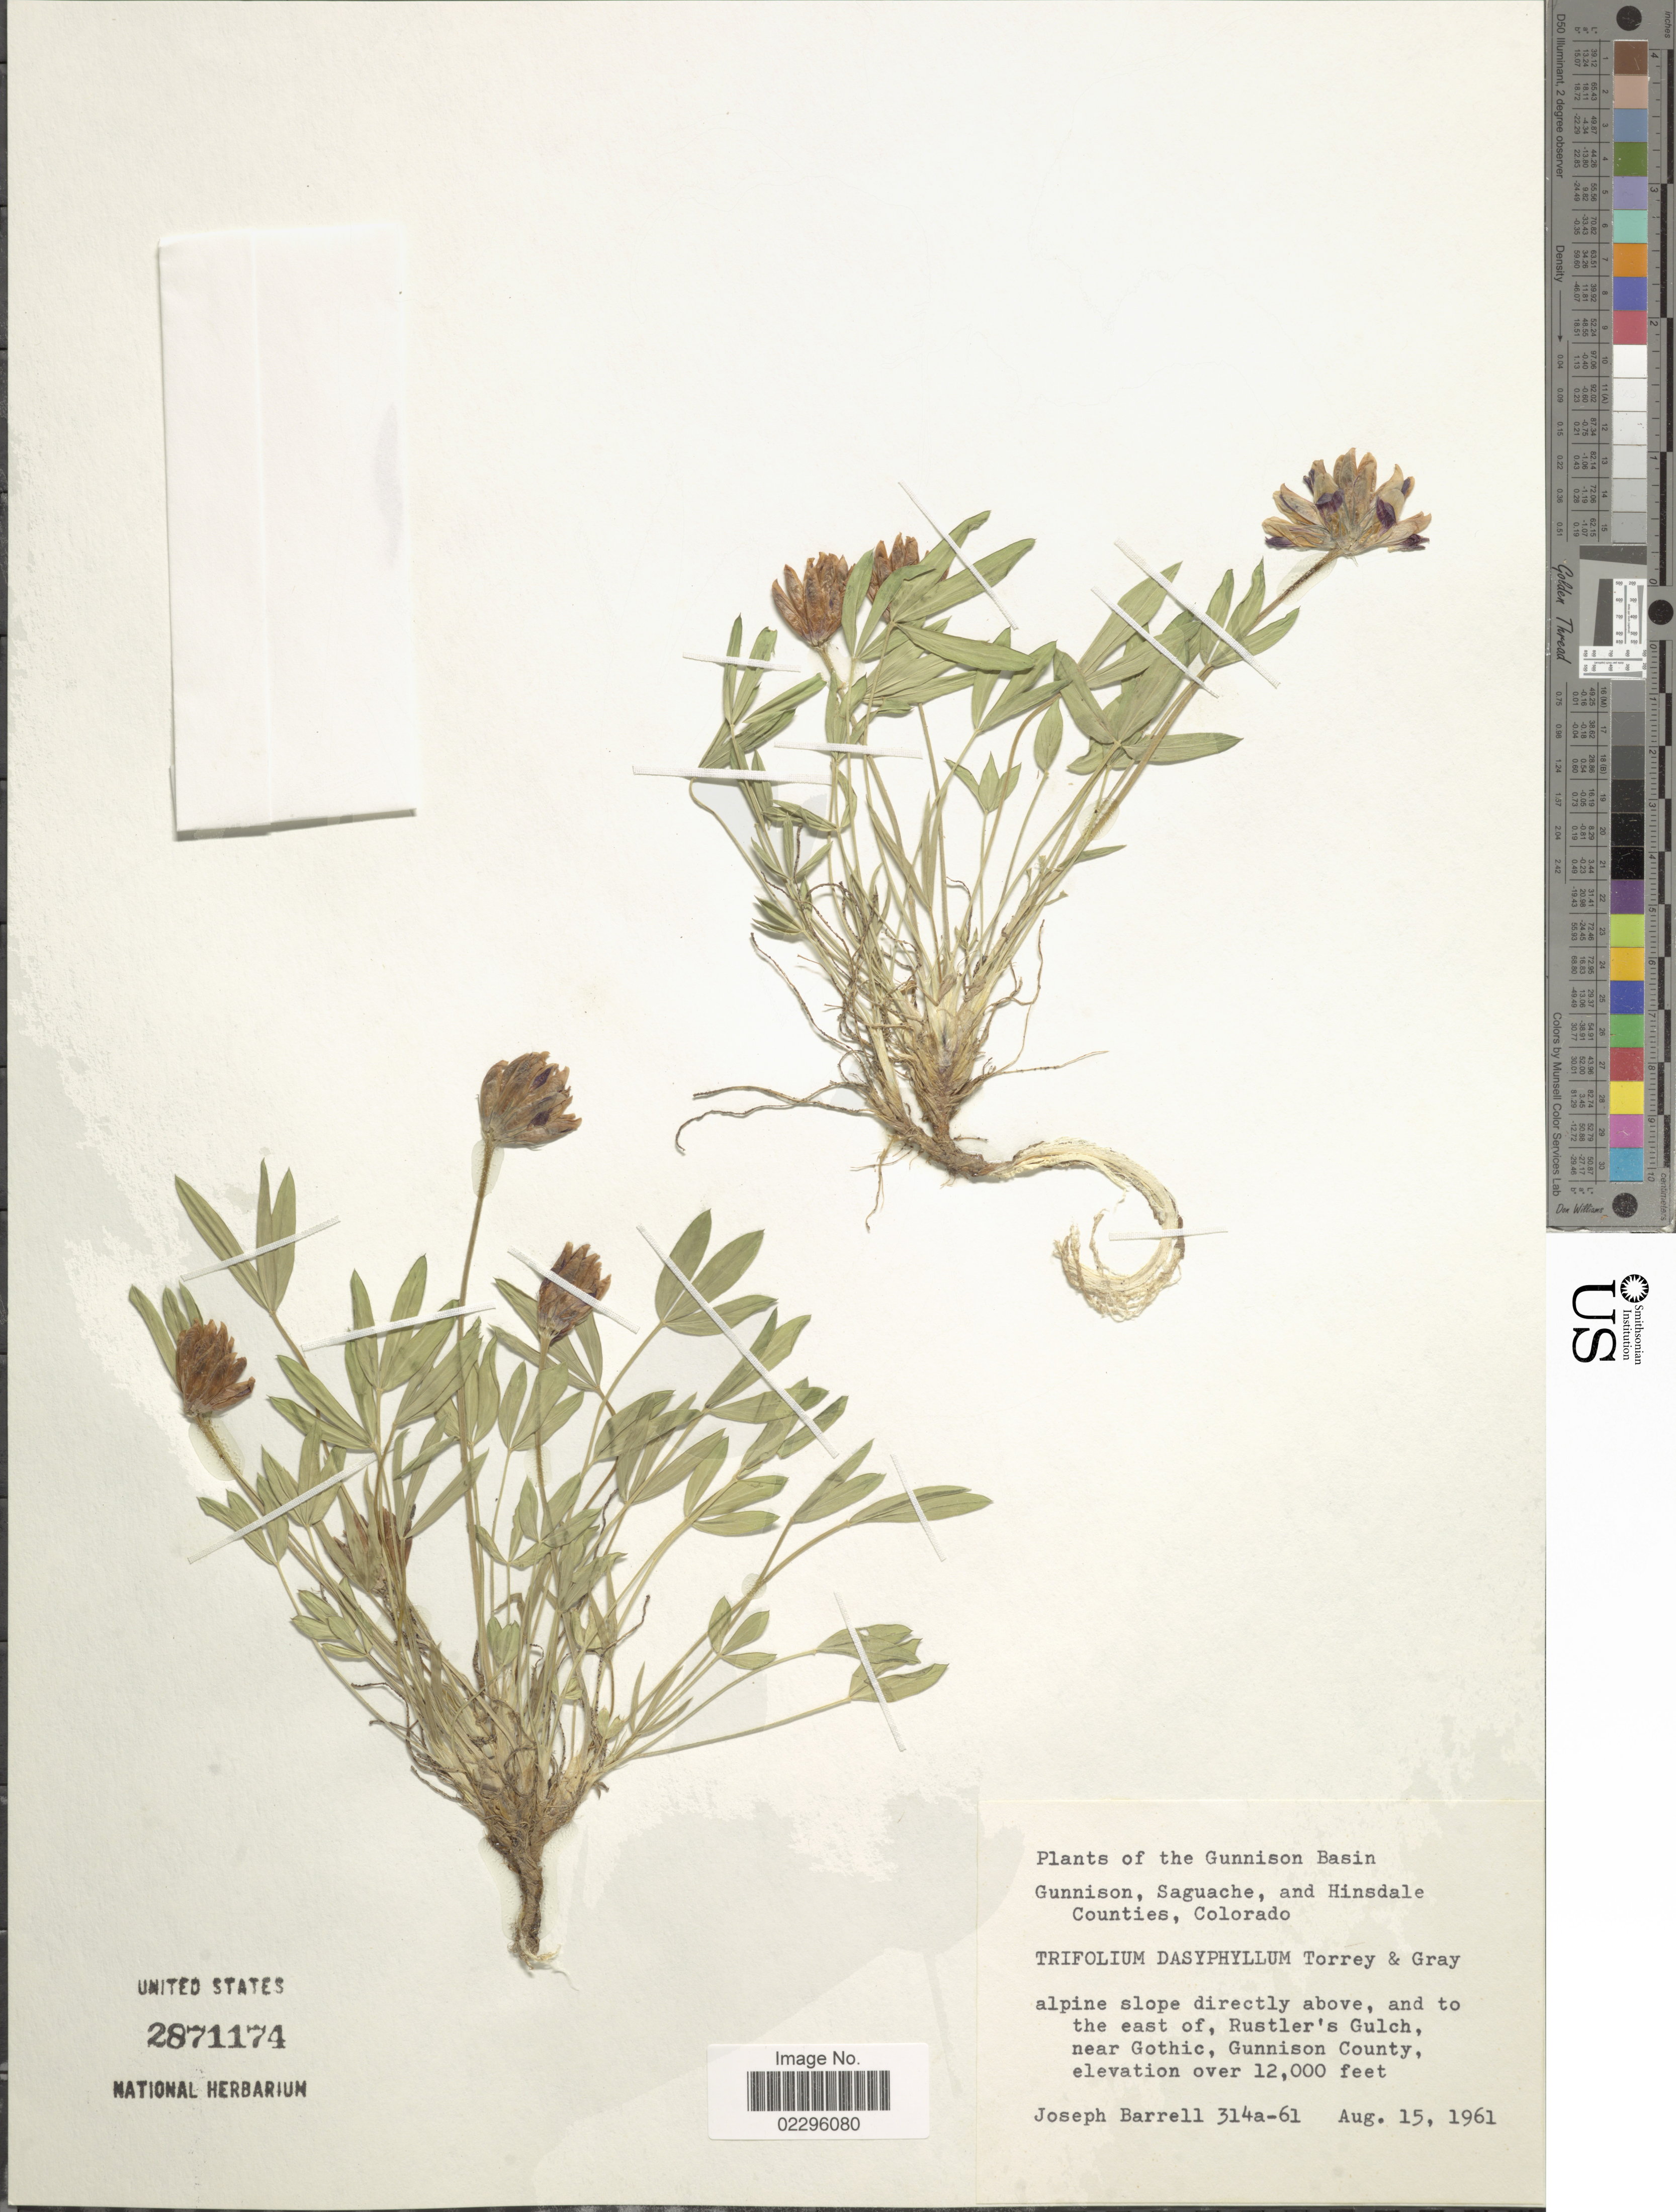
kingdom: Plantae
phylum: Tracheophyta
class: Magnoliopsida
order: Fabales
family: Fabaceae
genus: Trifolium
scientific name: Trifolium dasyphyllum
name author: Torr. & A. Gray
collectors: J. Barrell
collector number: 314a-61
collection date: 1961-08-15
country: United States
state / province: Colorado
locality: Gunnison Basin, Gunnison, Saguache, and Hinsdale Counties, alpine slope directly above, and to the east of, Rustler's Gulch, near Gothic, Gunnison County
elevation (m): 3658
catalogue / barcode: US 2871174